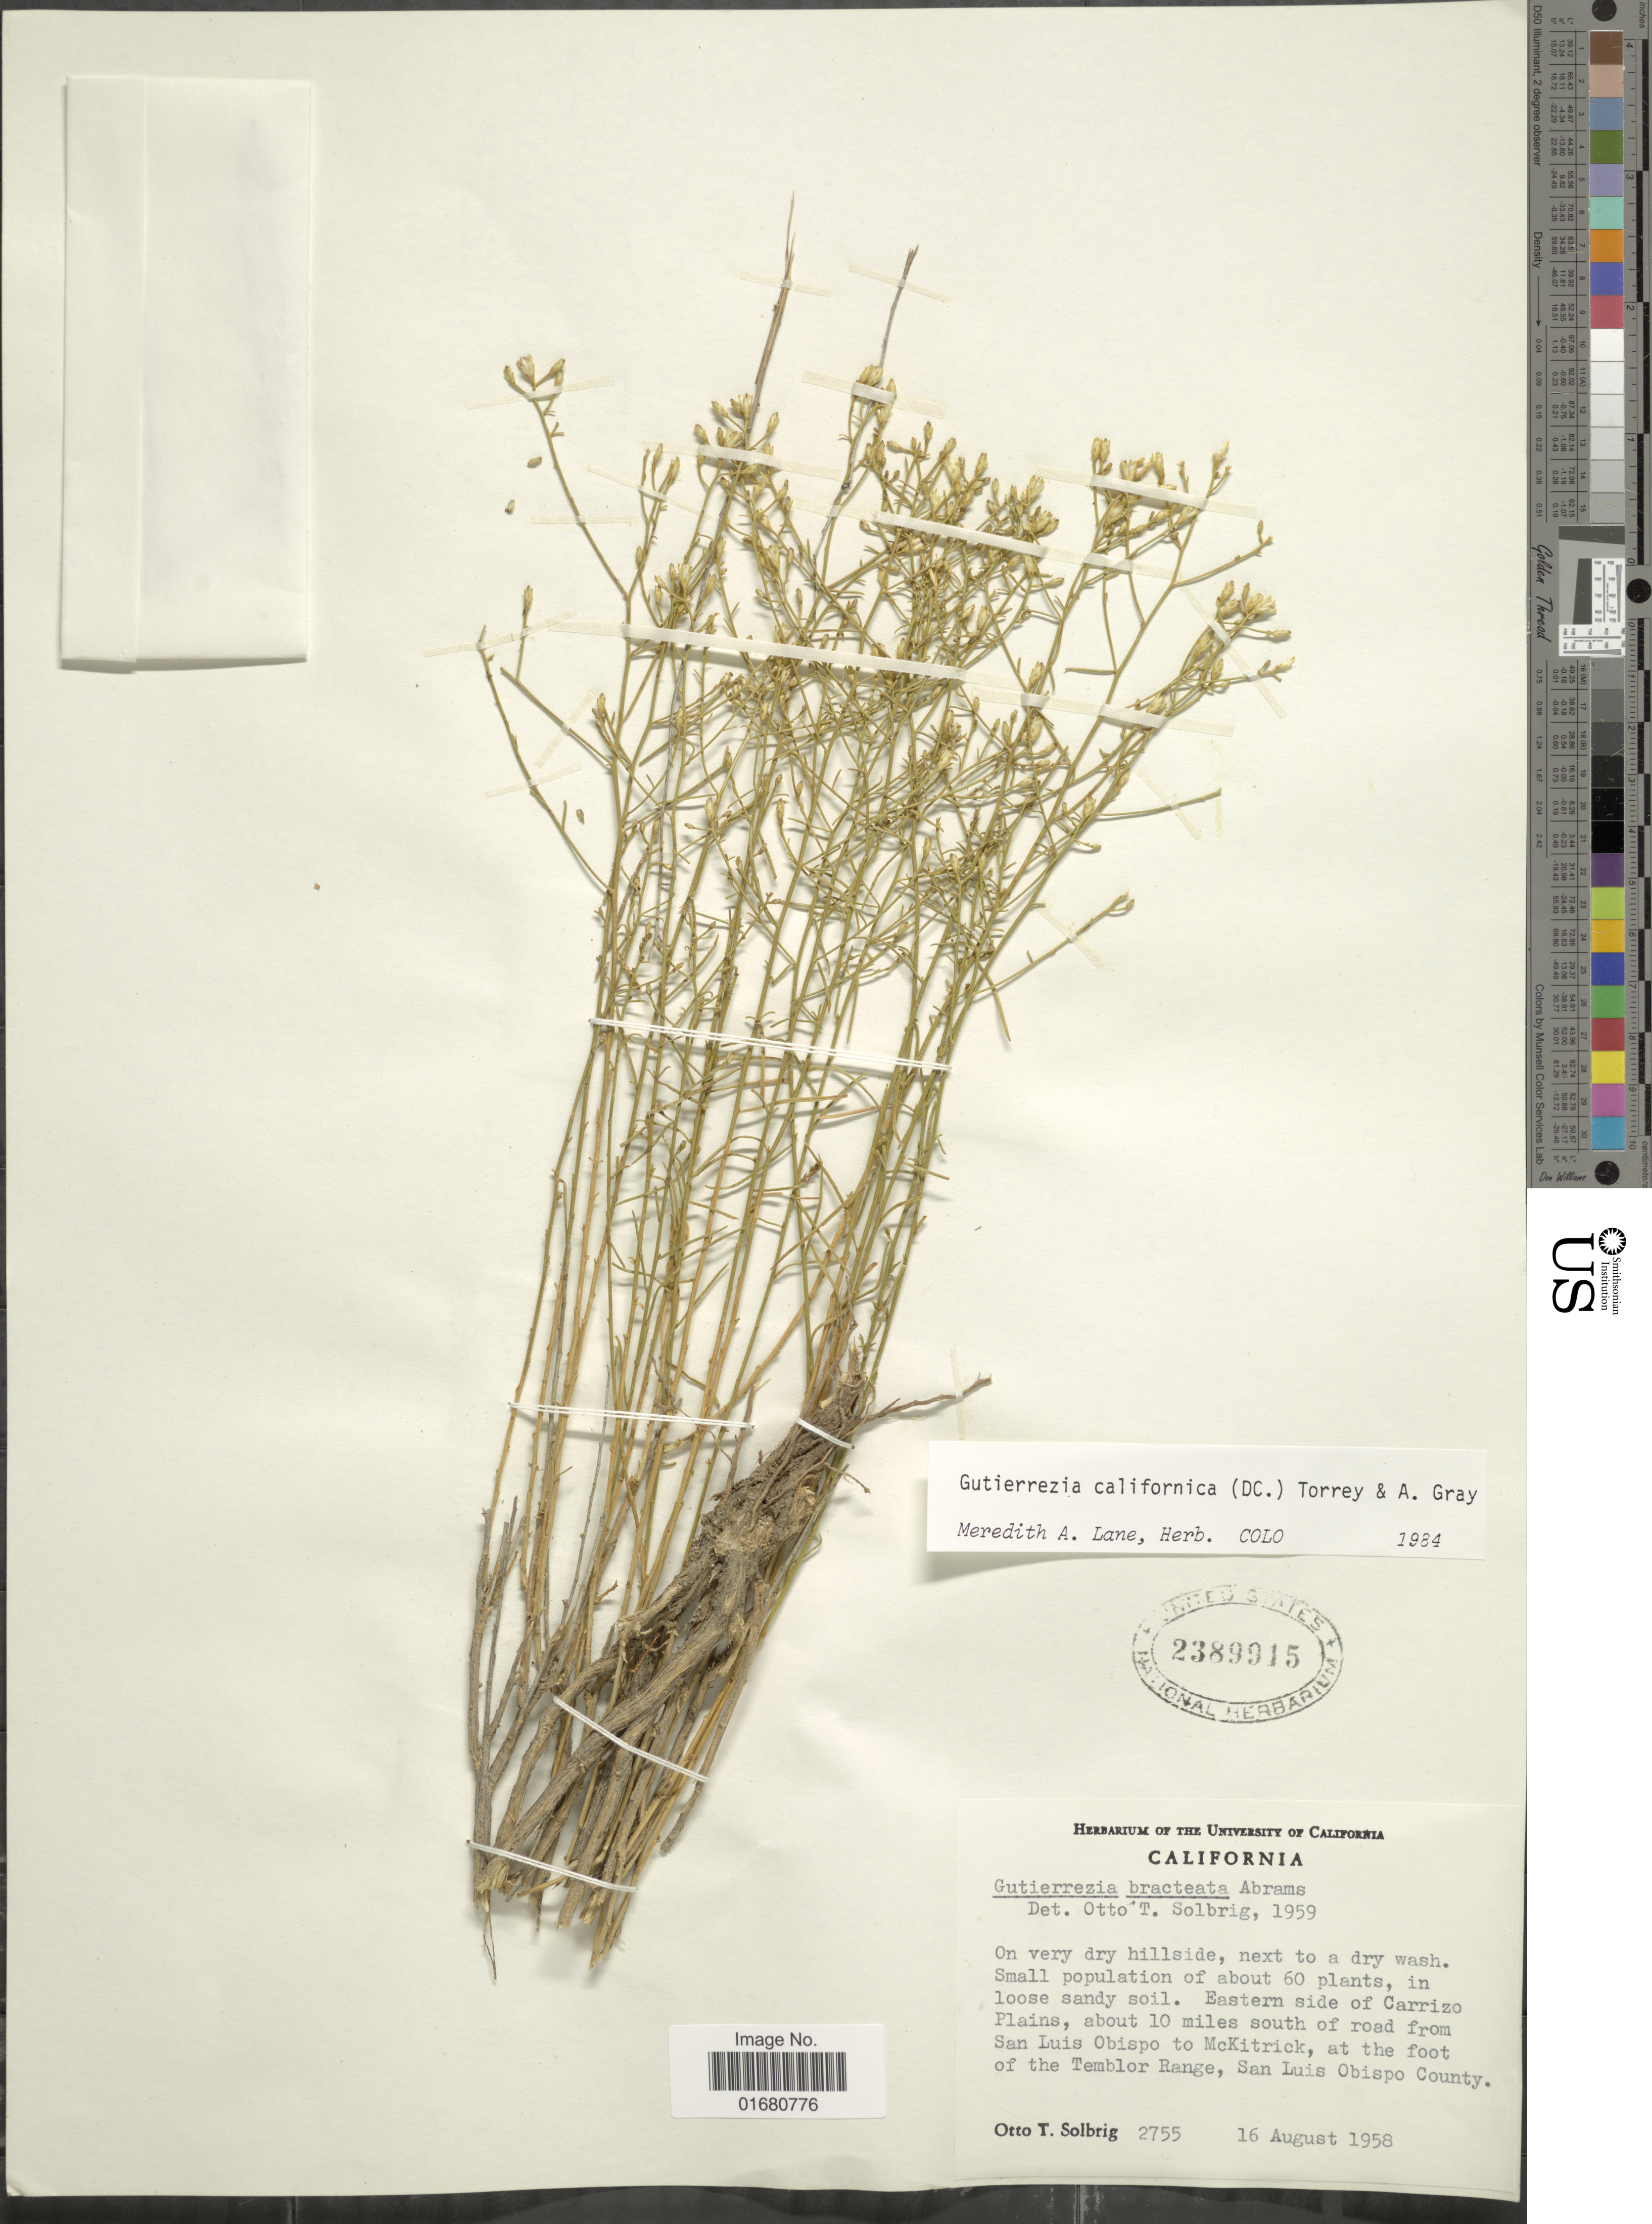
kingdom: Plantae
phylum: Tracheophyta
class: Magnoliopsida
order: Asterales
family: Asteraceae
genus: Gutierrezia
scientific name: Gutierrezia californica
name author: Torr. & A. Gray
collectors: O. T. Solbrig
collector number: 2755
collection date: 1958-08-16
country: United States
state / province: California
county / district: San Luis Obispo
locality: Eastern side of Carrizo Plains, about 10 miles south of road from San Luis Obispo to McKitrick, at the foot of the Temblor Range, San Luis Obispo County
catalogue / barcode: US 2389915